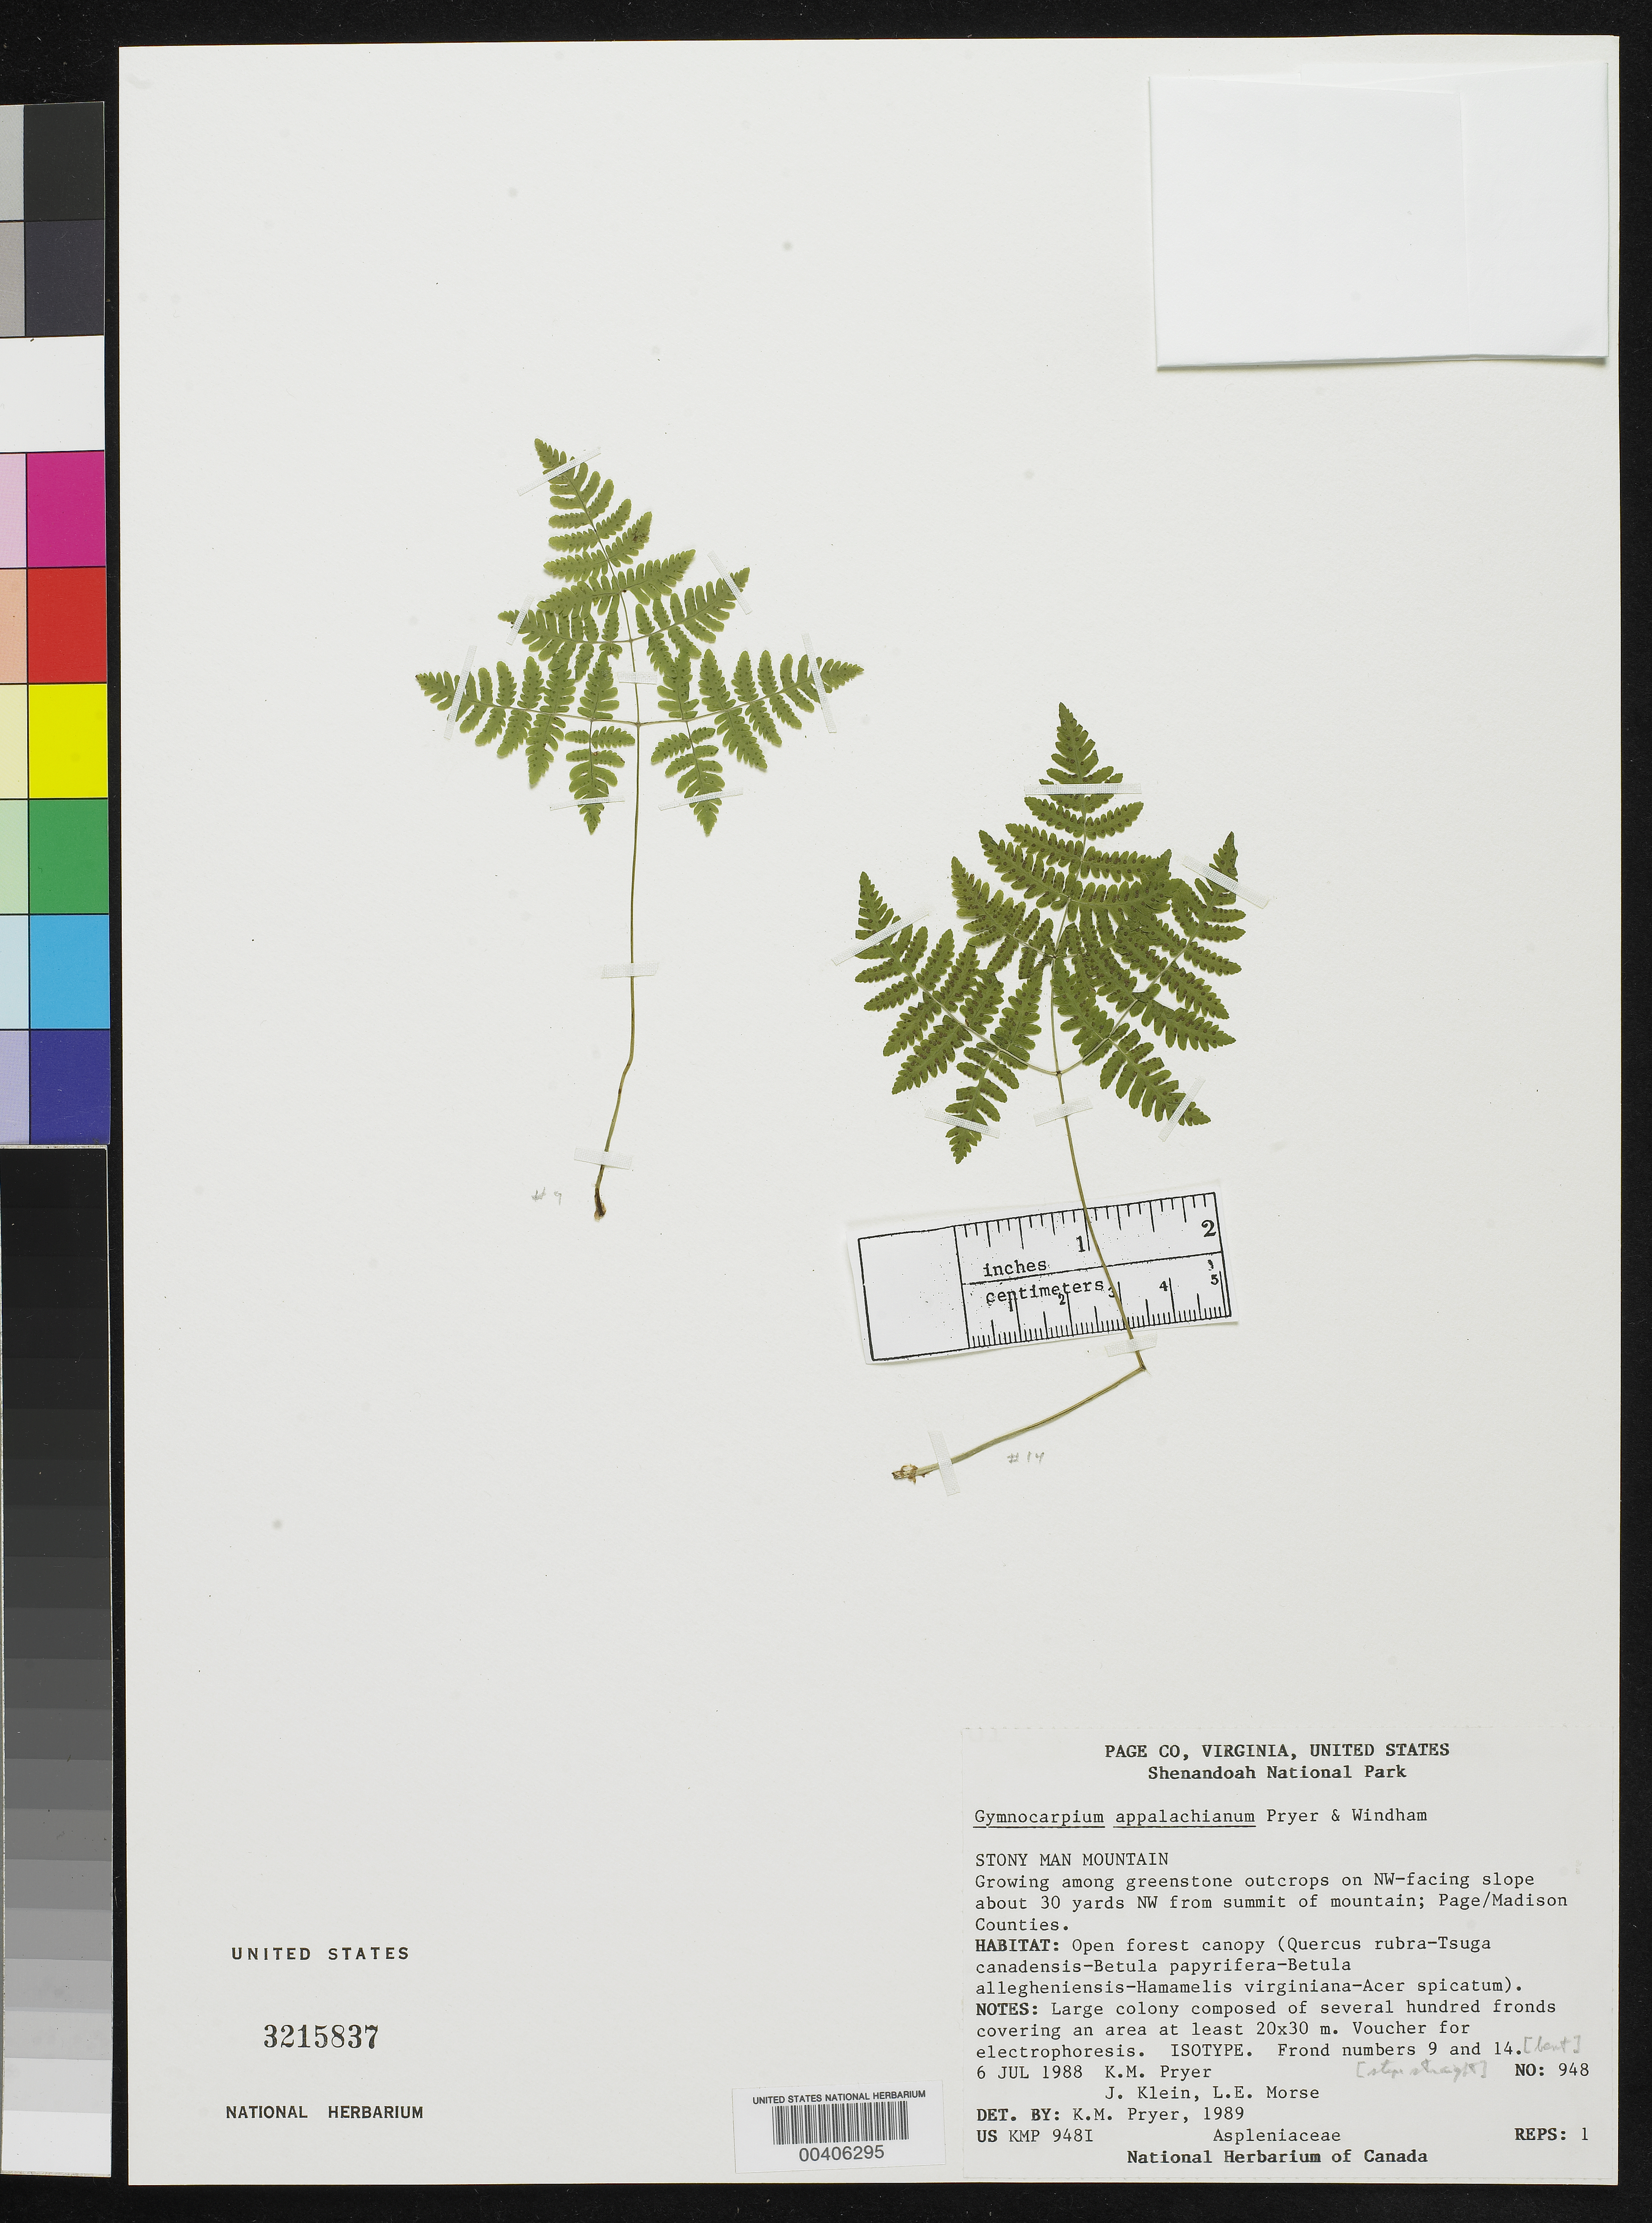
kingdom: Plantae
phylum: Tracheophyta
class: Polypodiopsida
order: Polypodiales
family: Cystopteridaceae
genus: Gymnocarpium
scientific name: Gymnocarpium appalachianum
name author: Pryer & Haufler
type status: Isotype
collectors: K. Pryer, J. Klein & L. Morse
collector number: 948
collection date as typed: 06 Jul 1988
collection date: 1988-07-06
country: United States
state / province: Virginia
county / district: Page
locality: Shenandoah National Park, Stony Man Mountain, NW facing slope ca. 30 yards NW from summit of mountain.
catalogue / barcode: US 3215837